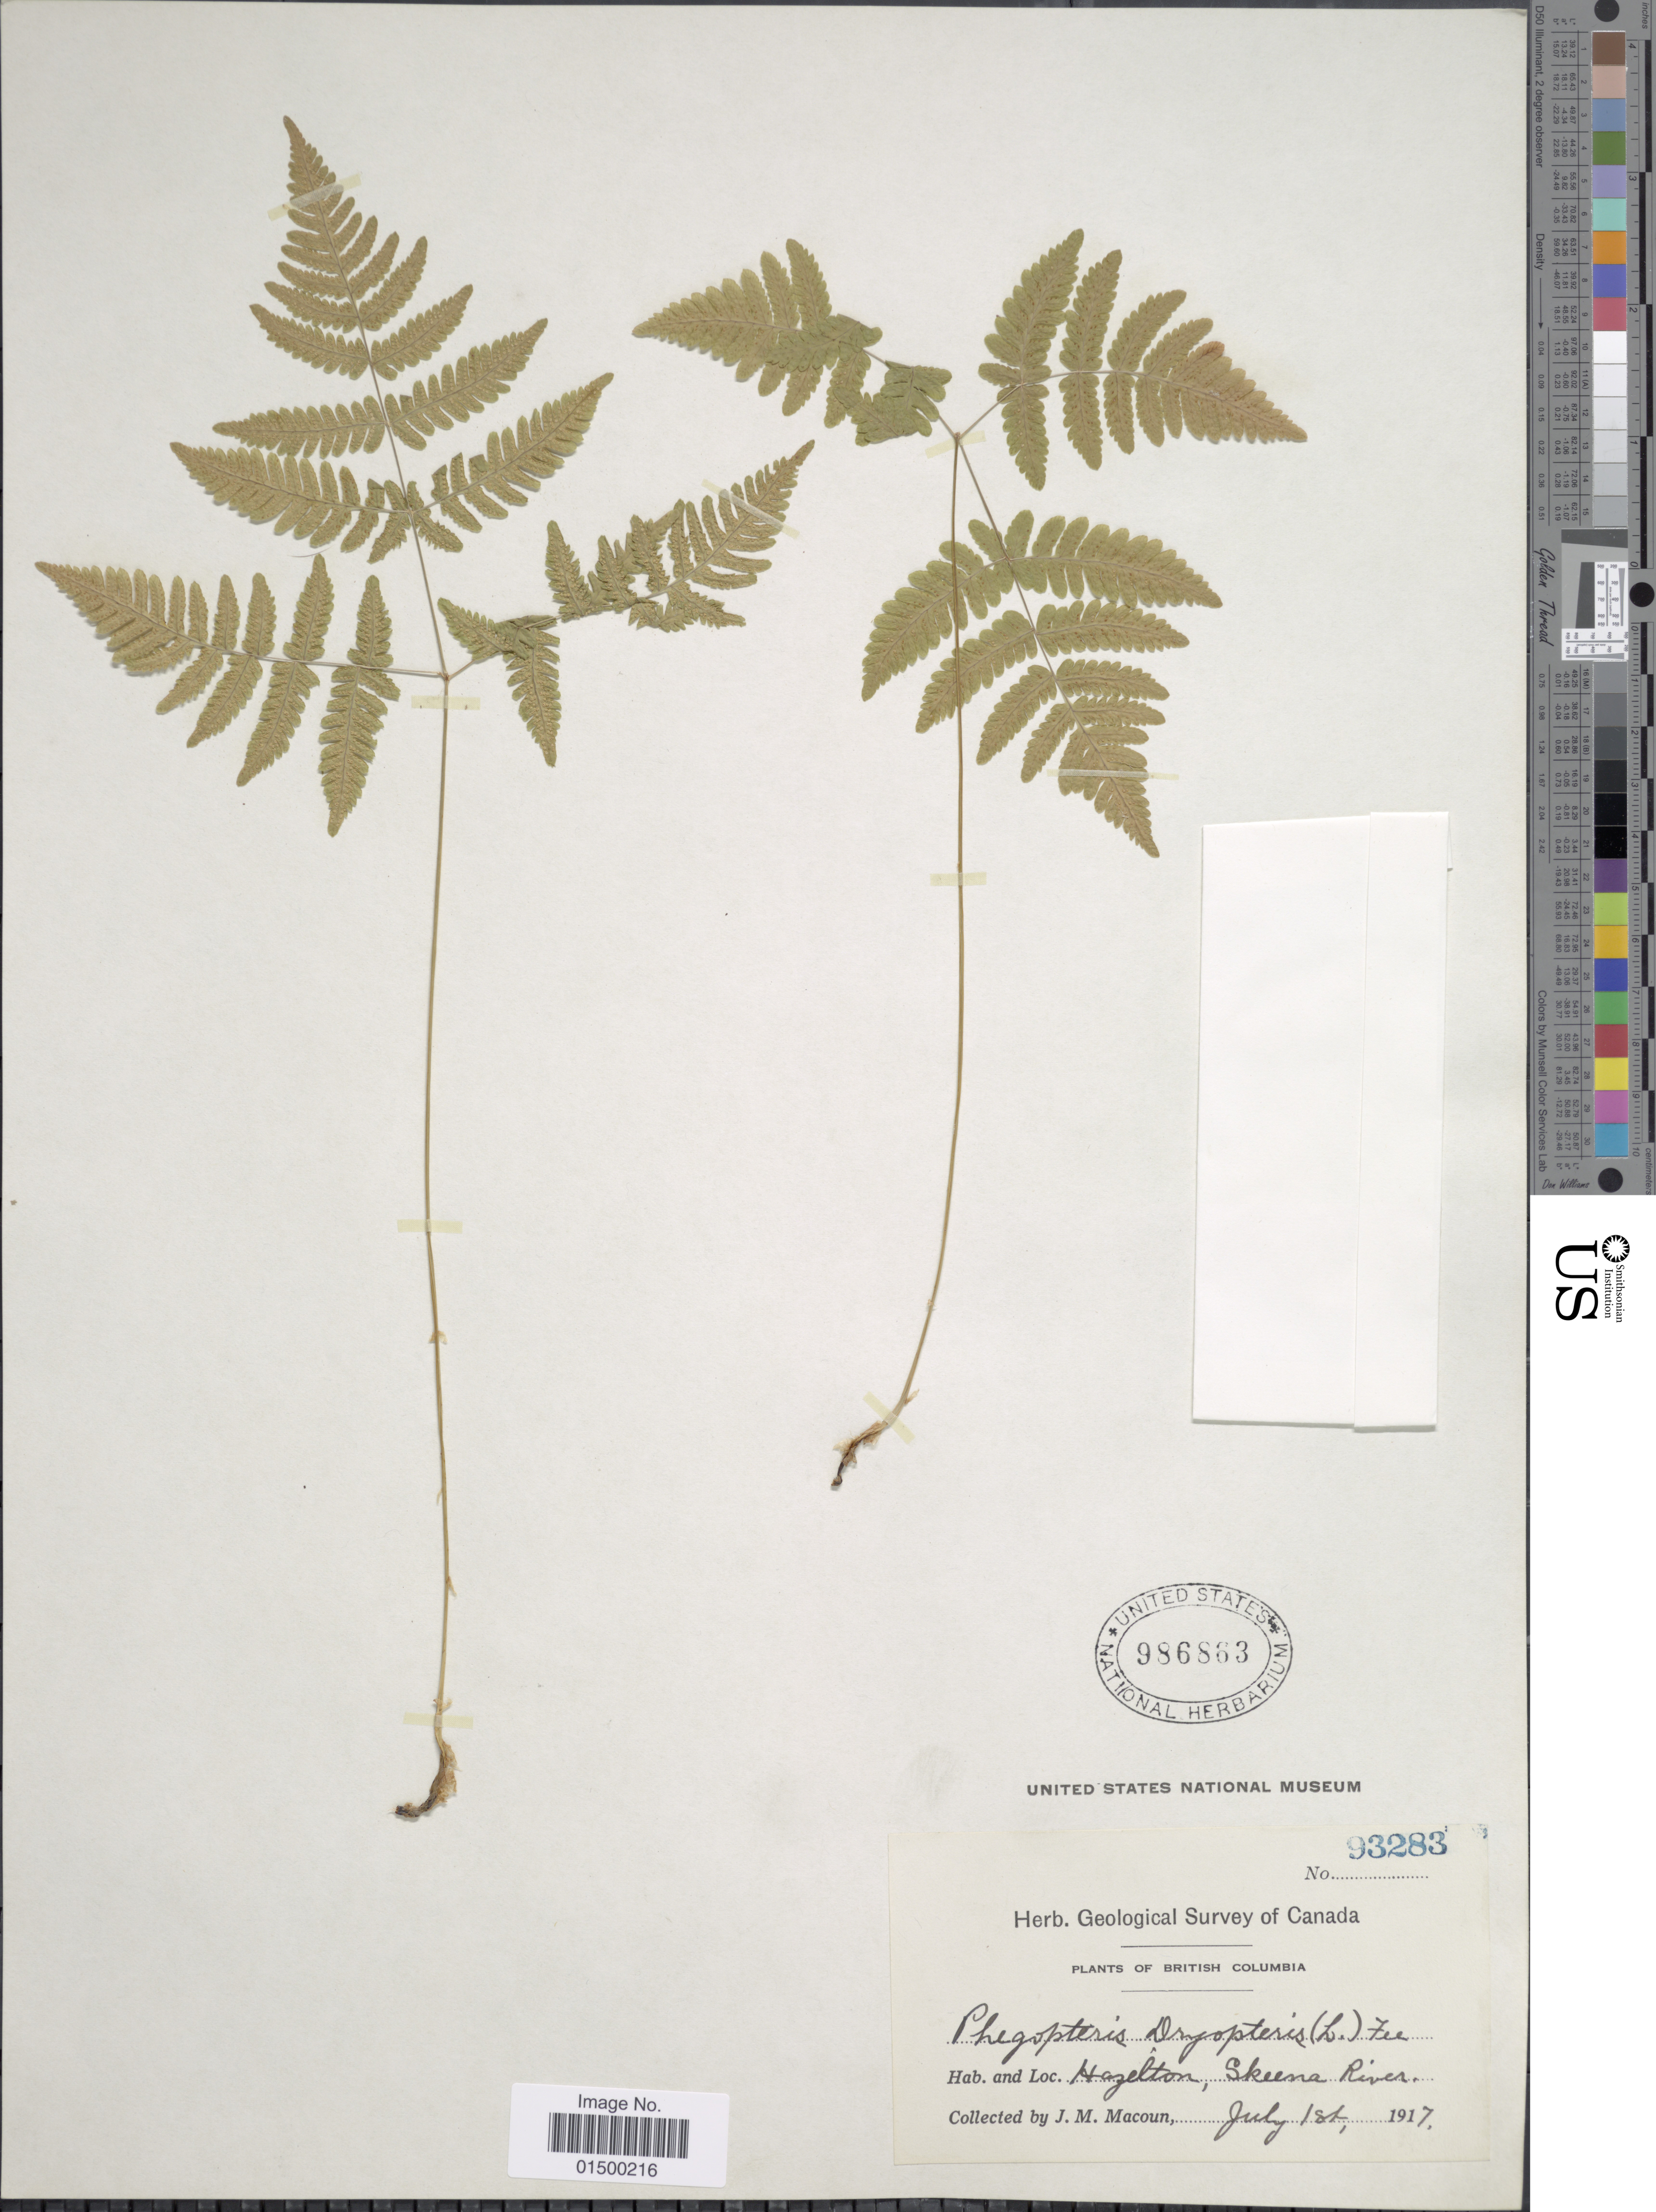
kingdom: Plantae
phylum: Tracheophyta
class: Polypodiopsida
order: Polypodiales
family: Cystopteridaceae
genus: Gymnocarpium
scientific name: Gymnocarpium disjunctum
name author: (Rupr.) Ching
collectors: J. M. Macoun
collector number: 93283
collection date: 1917-07-01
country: Canada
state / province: British Columbia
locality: Hazelton, Skeena River.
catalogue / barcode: US 986863